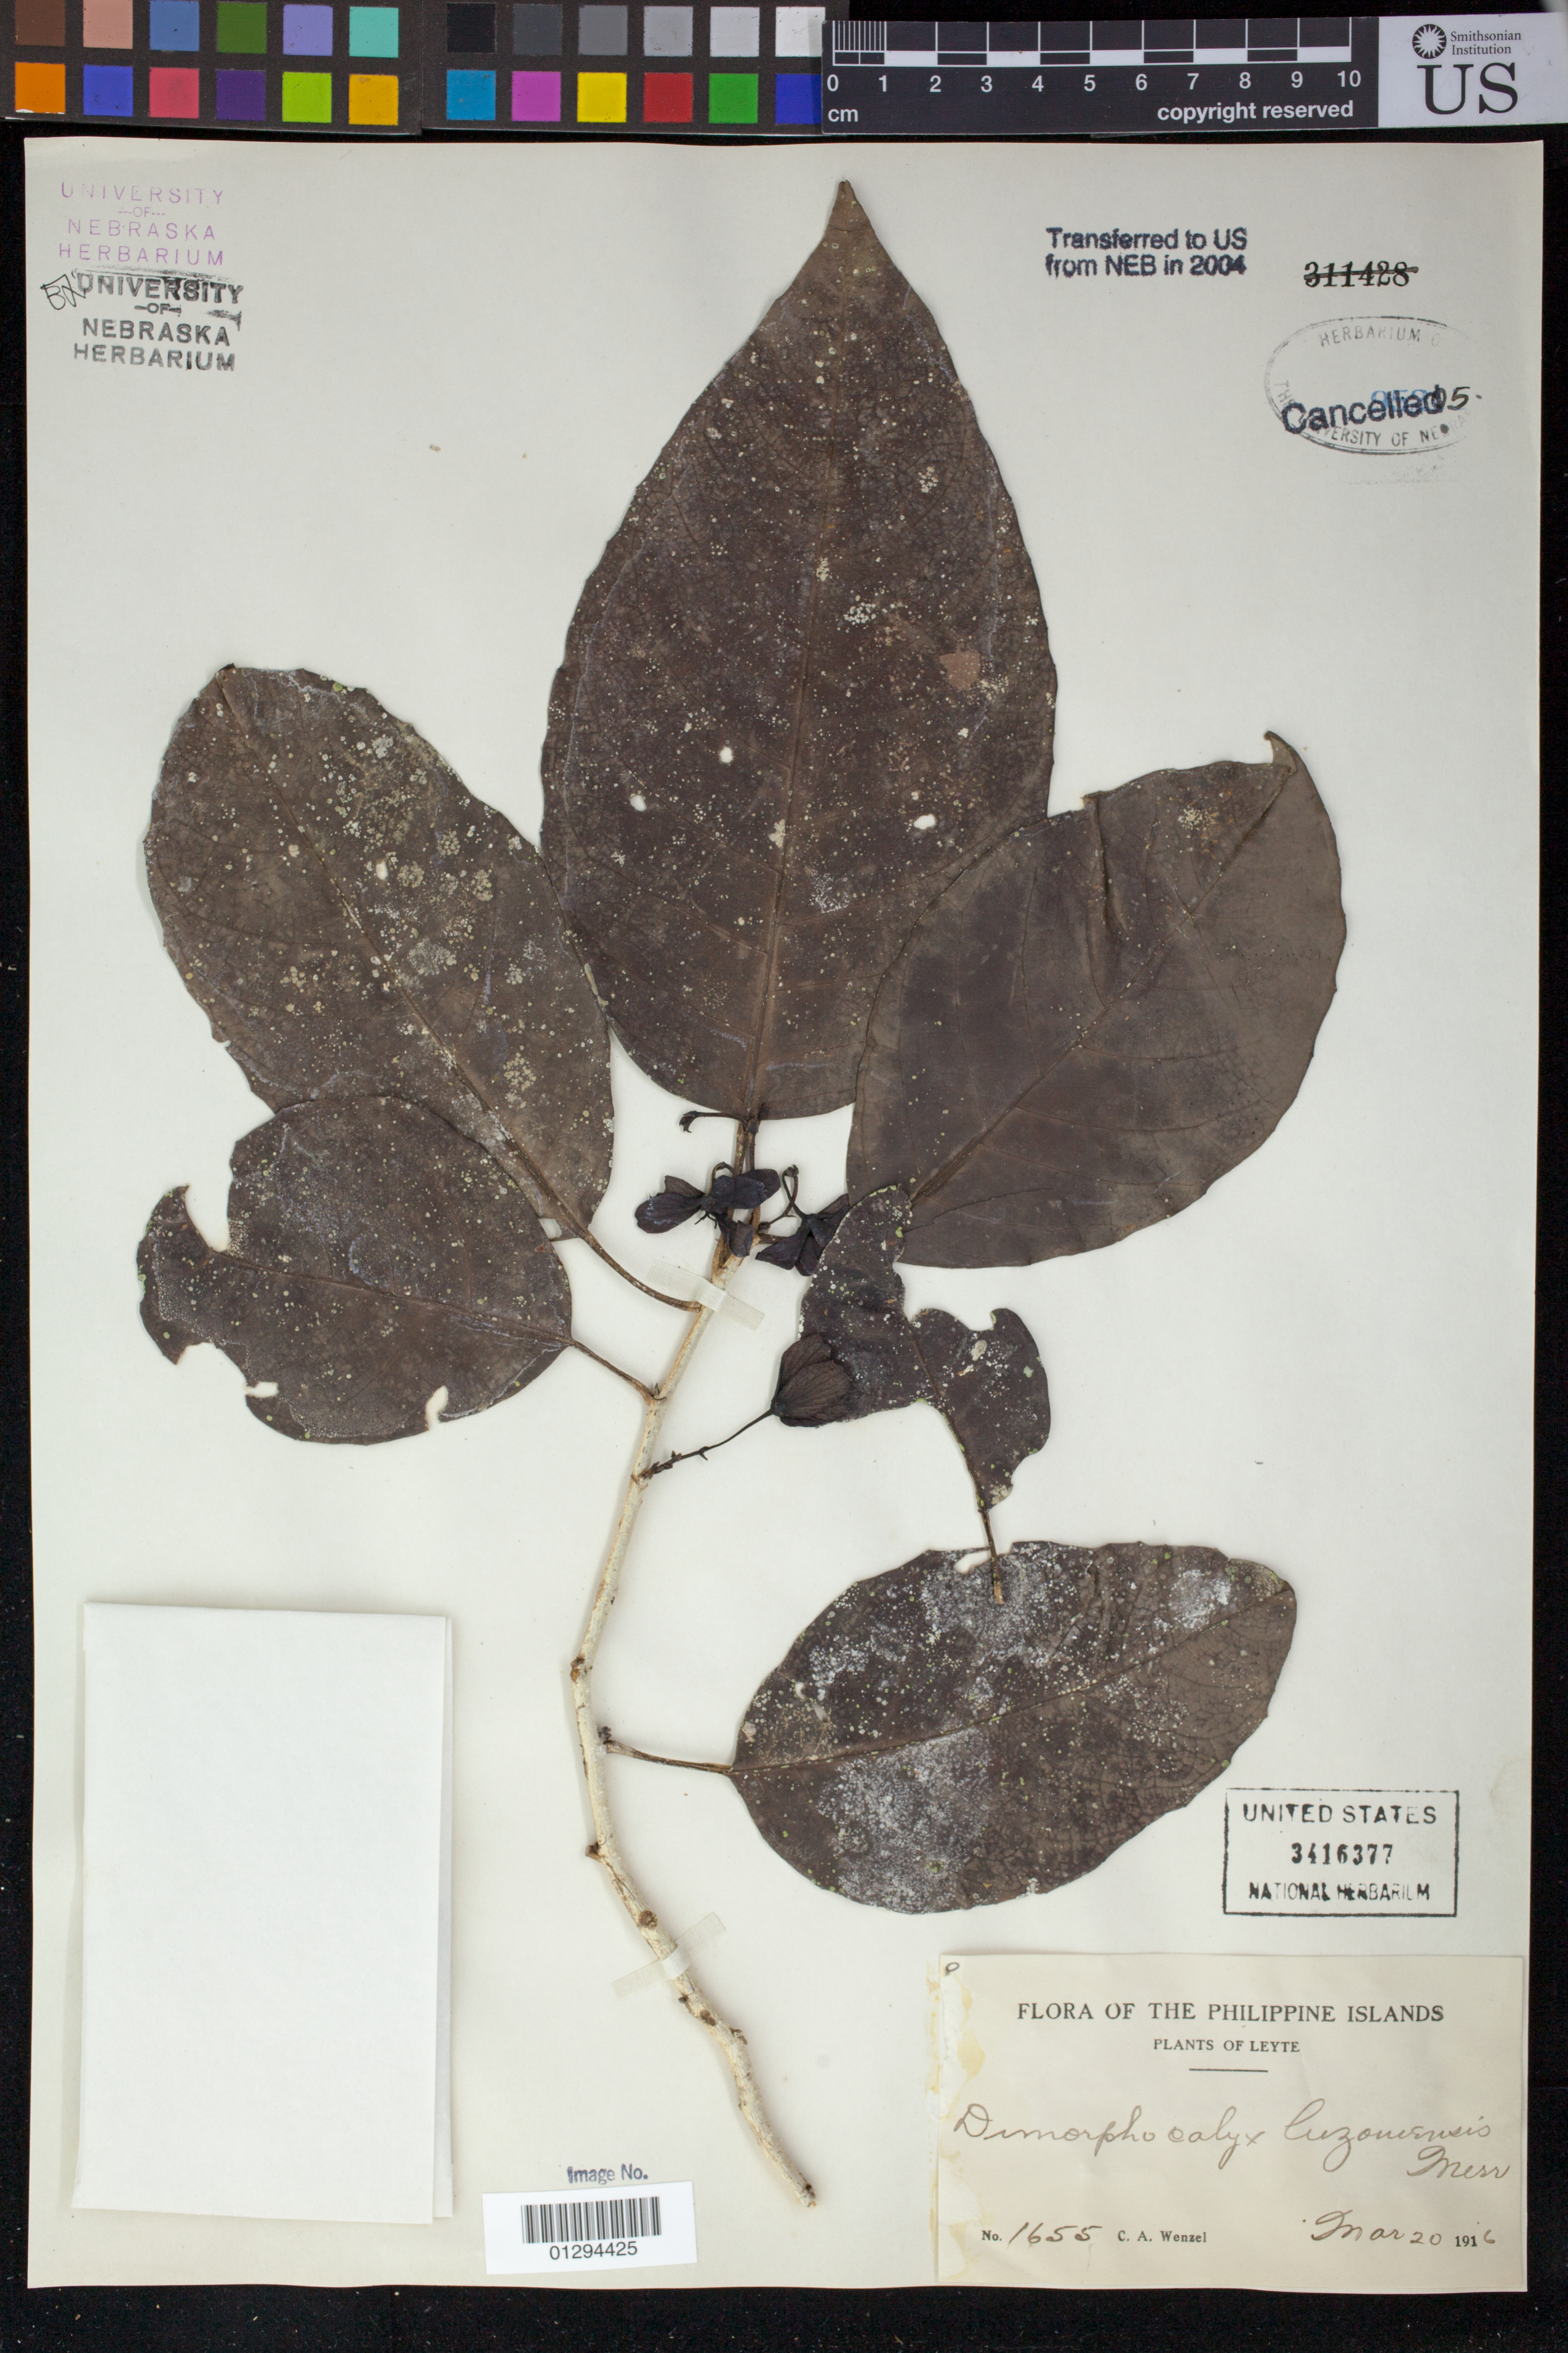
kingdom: Plantae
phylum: Tracheophyta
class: Magnoliopsida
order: Malpighiales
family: Euphorbiaceae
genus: Dimorphocalyx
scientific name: Dimorphocalyx luzoniensis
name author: Merr.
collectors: C. Wenzel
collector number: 1655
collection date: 1916-03-20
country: Philippines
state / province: Eastern Visayas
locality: Leyte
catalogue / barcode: US 3416377